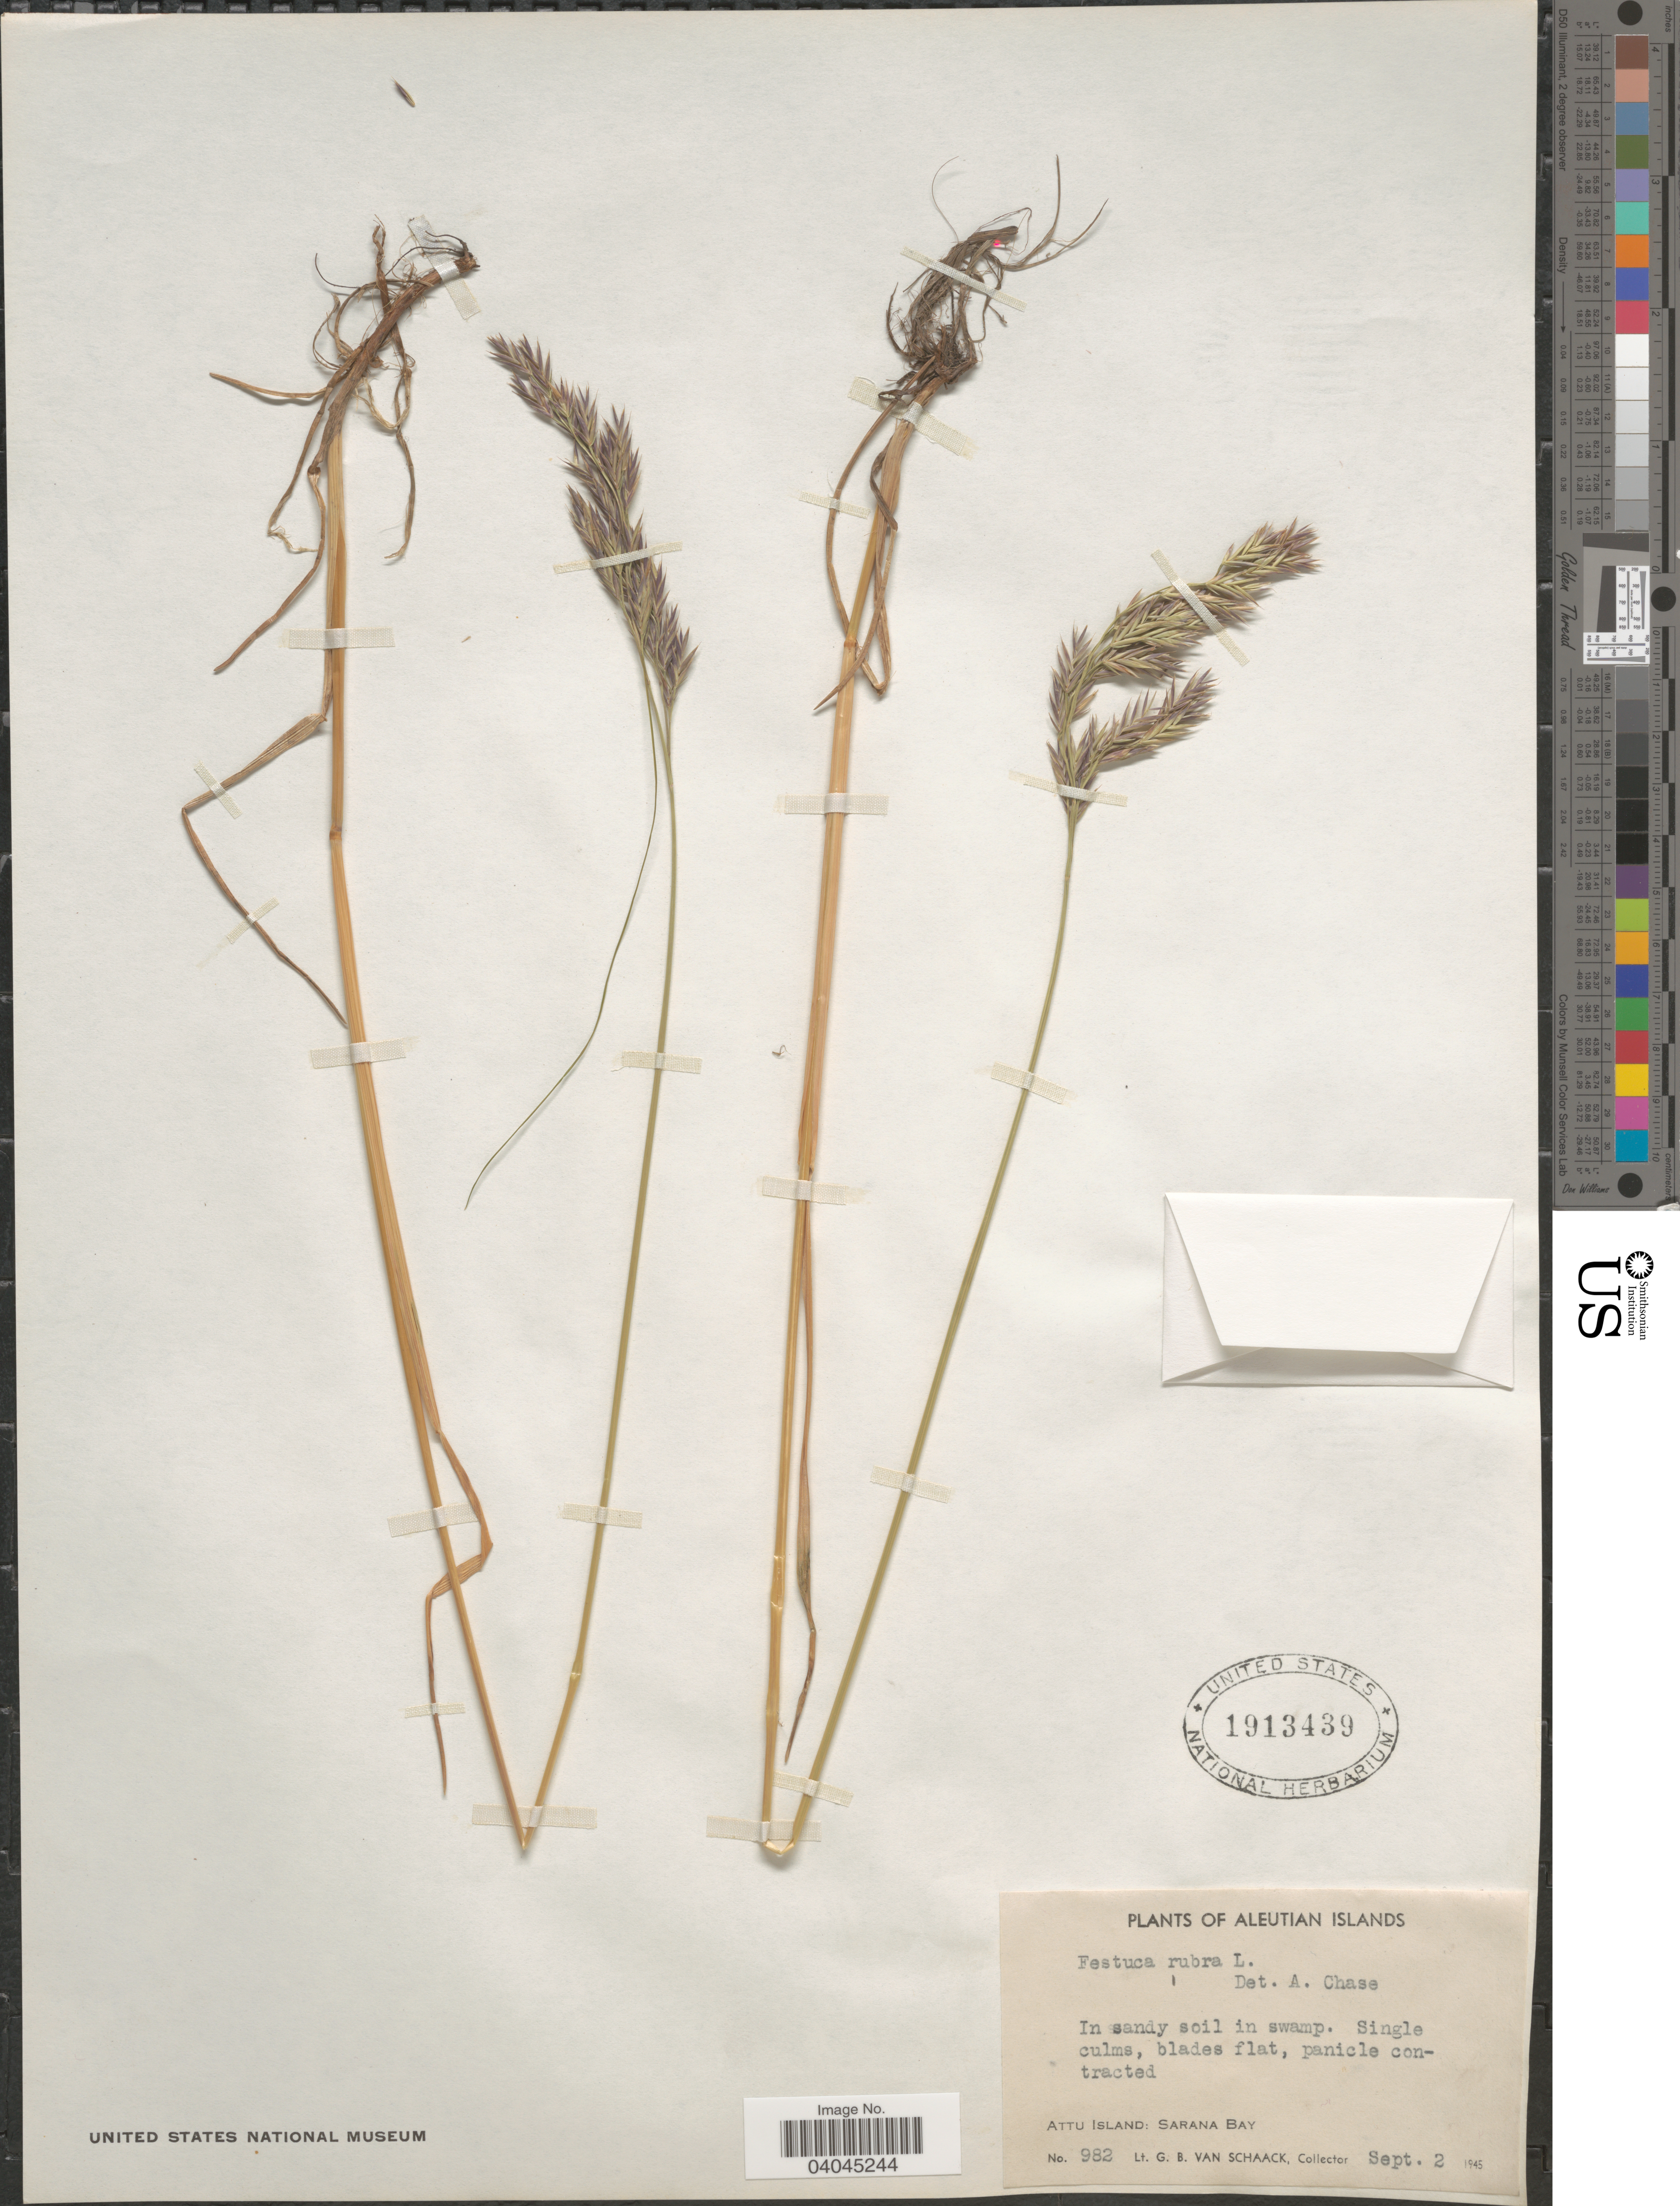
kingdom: Plantae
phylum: Tracheophyta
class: Liliopsida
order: Poales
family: Poaceae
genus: Festuca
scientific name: Festuca rubra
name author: L.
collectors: G. Van Schaack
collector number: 982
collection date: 1945-09-02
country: United States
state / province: Alaska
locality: Aleutian Islands. Attu Island: Sarana Bay.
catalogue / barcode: US 1913439